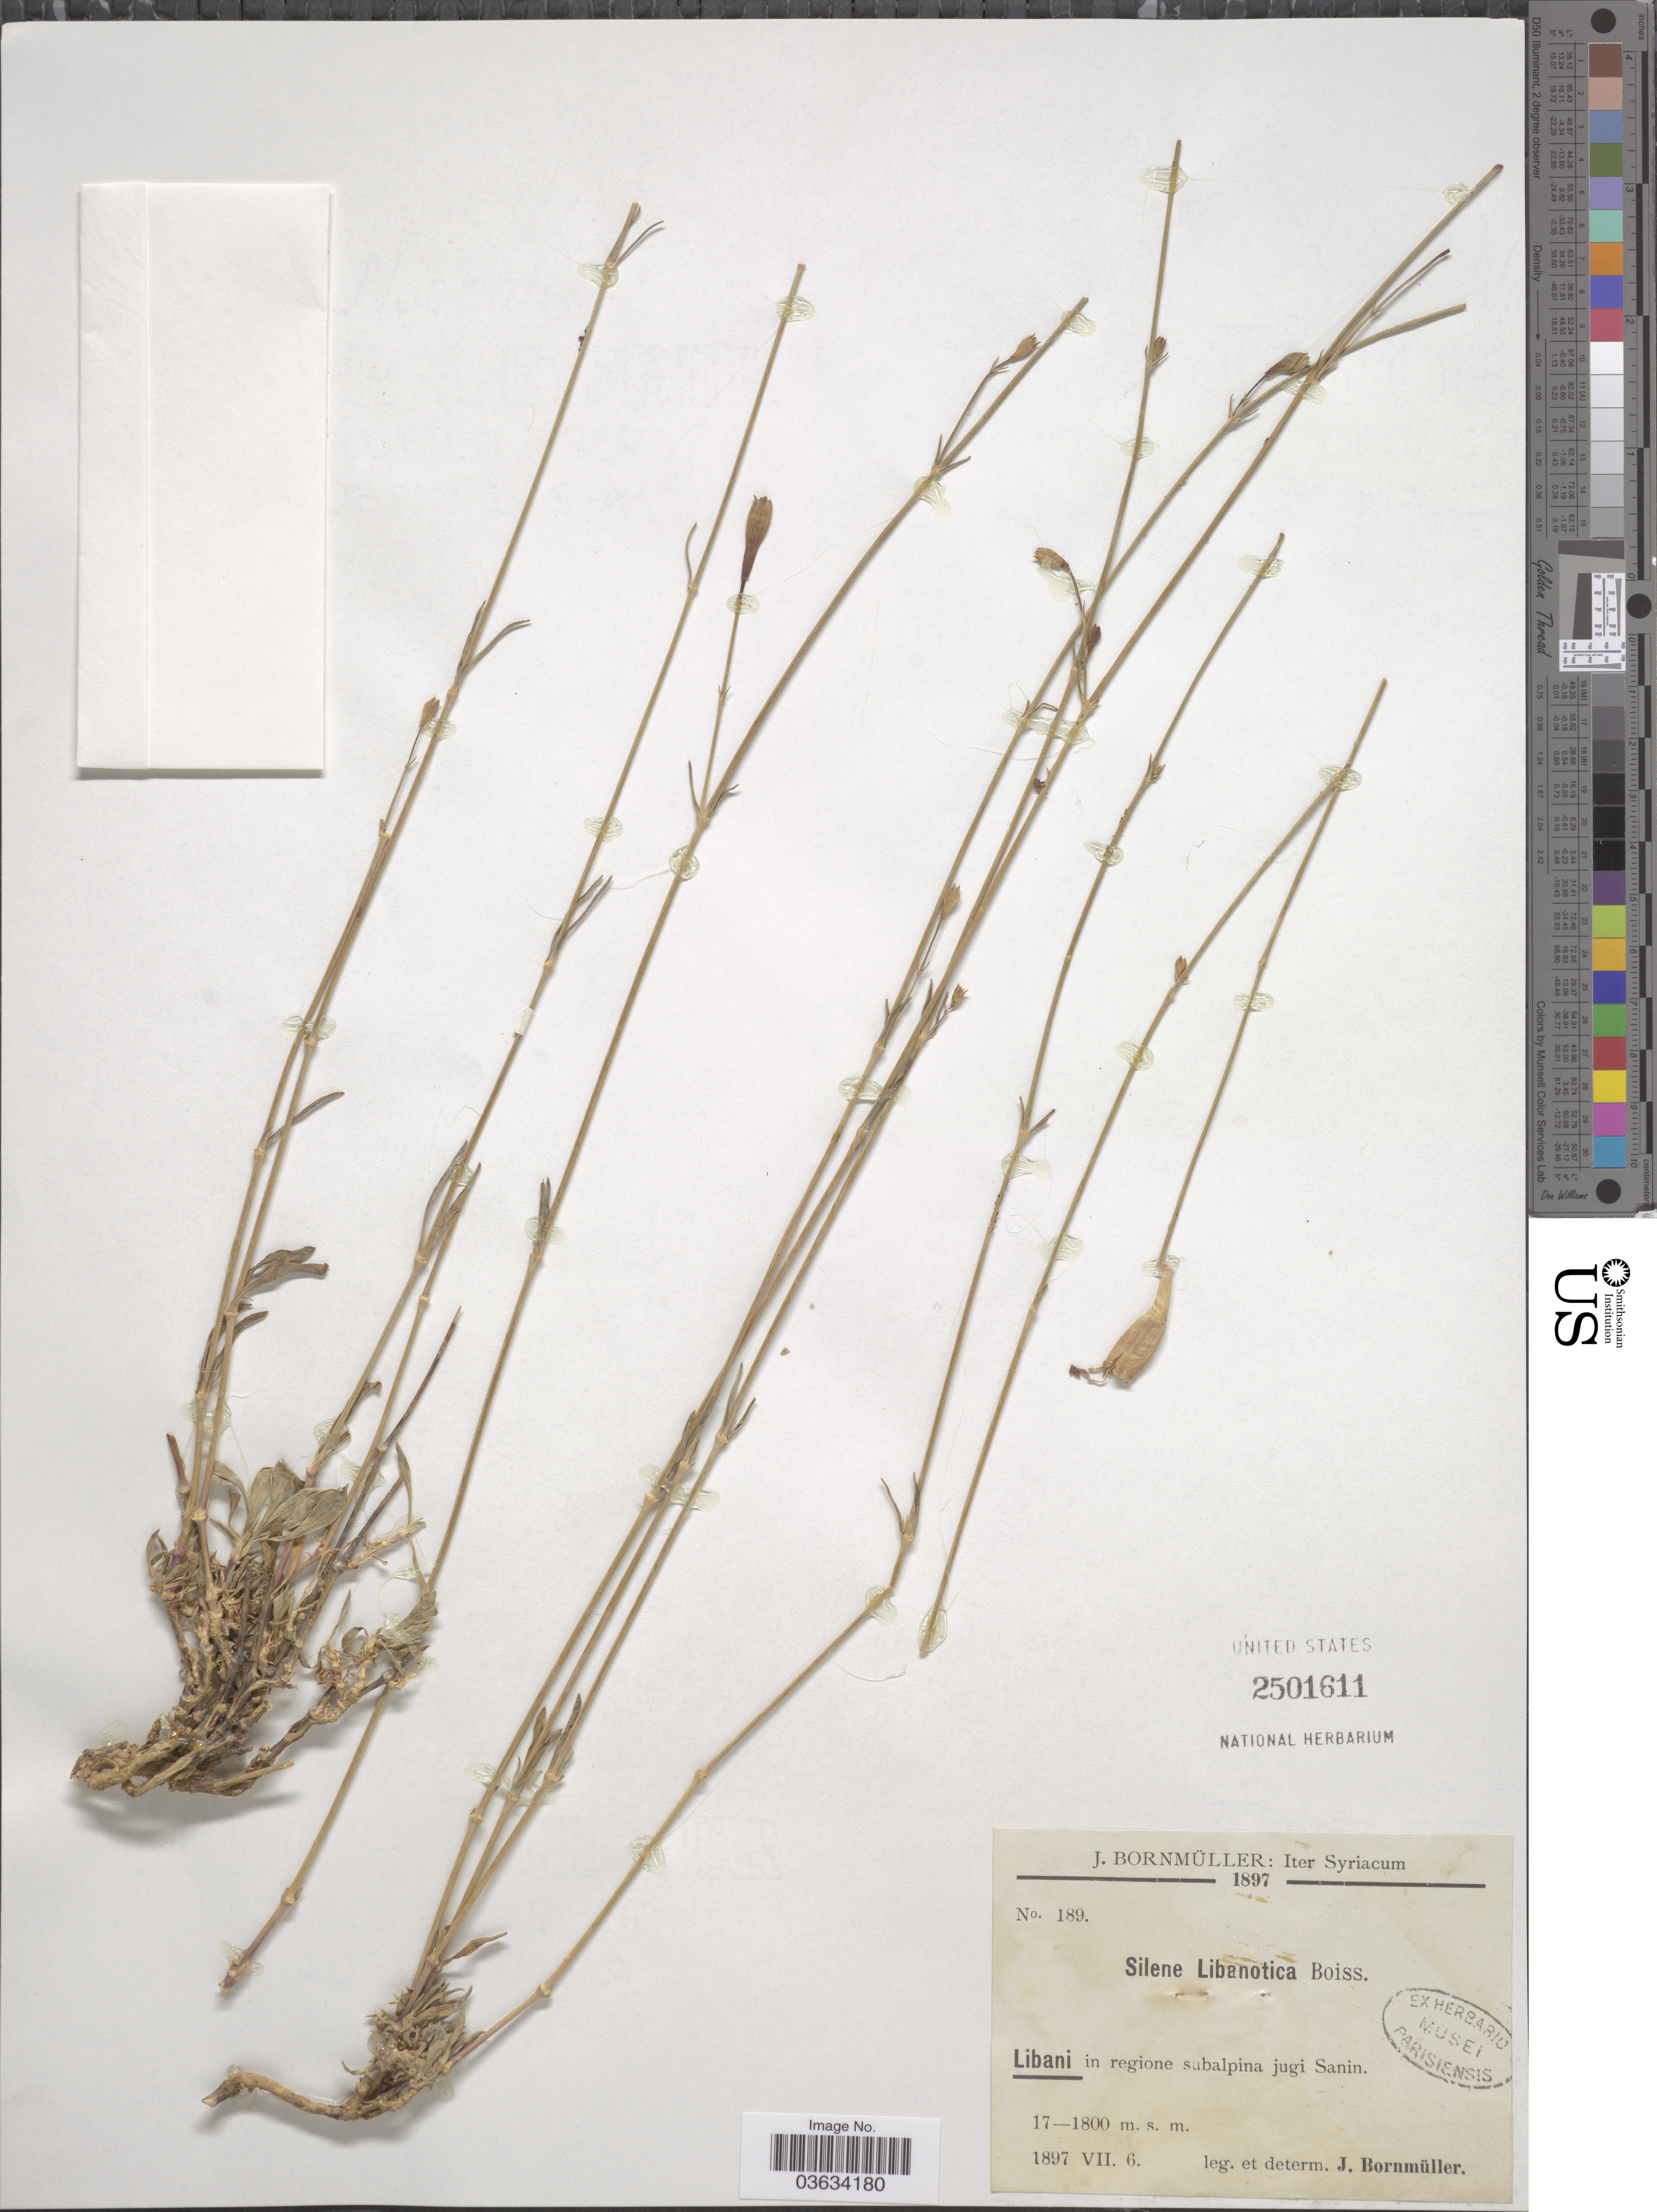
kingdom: Plantae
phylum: Tracheophyta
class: Magnoliopsida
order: Caryophyllales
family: Caryophyllaceae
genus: Silene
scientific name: Silene libanotica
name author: Boiss.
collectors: J. Bornmüller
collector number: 189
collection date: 1897-07-06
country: Syria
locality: Libani in regione subalpina jugi Sanin.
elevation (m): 1700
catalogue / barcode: US 2501611